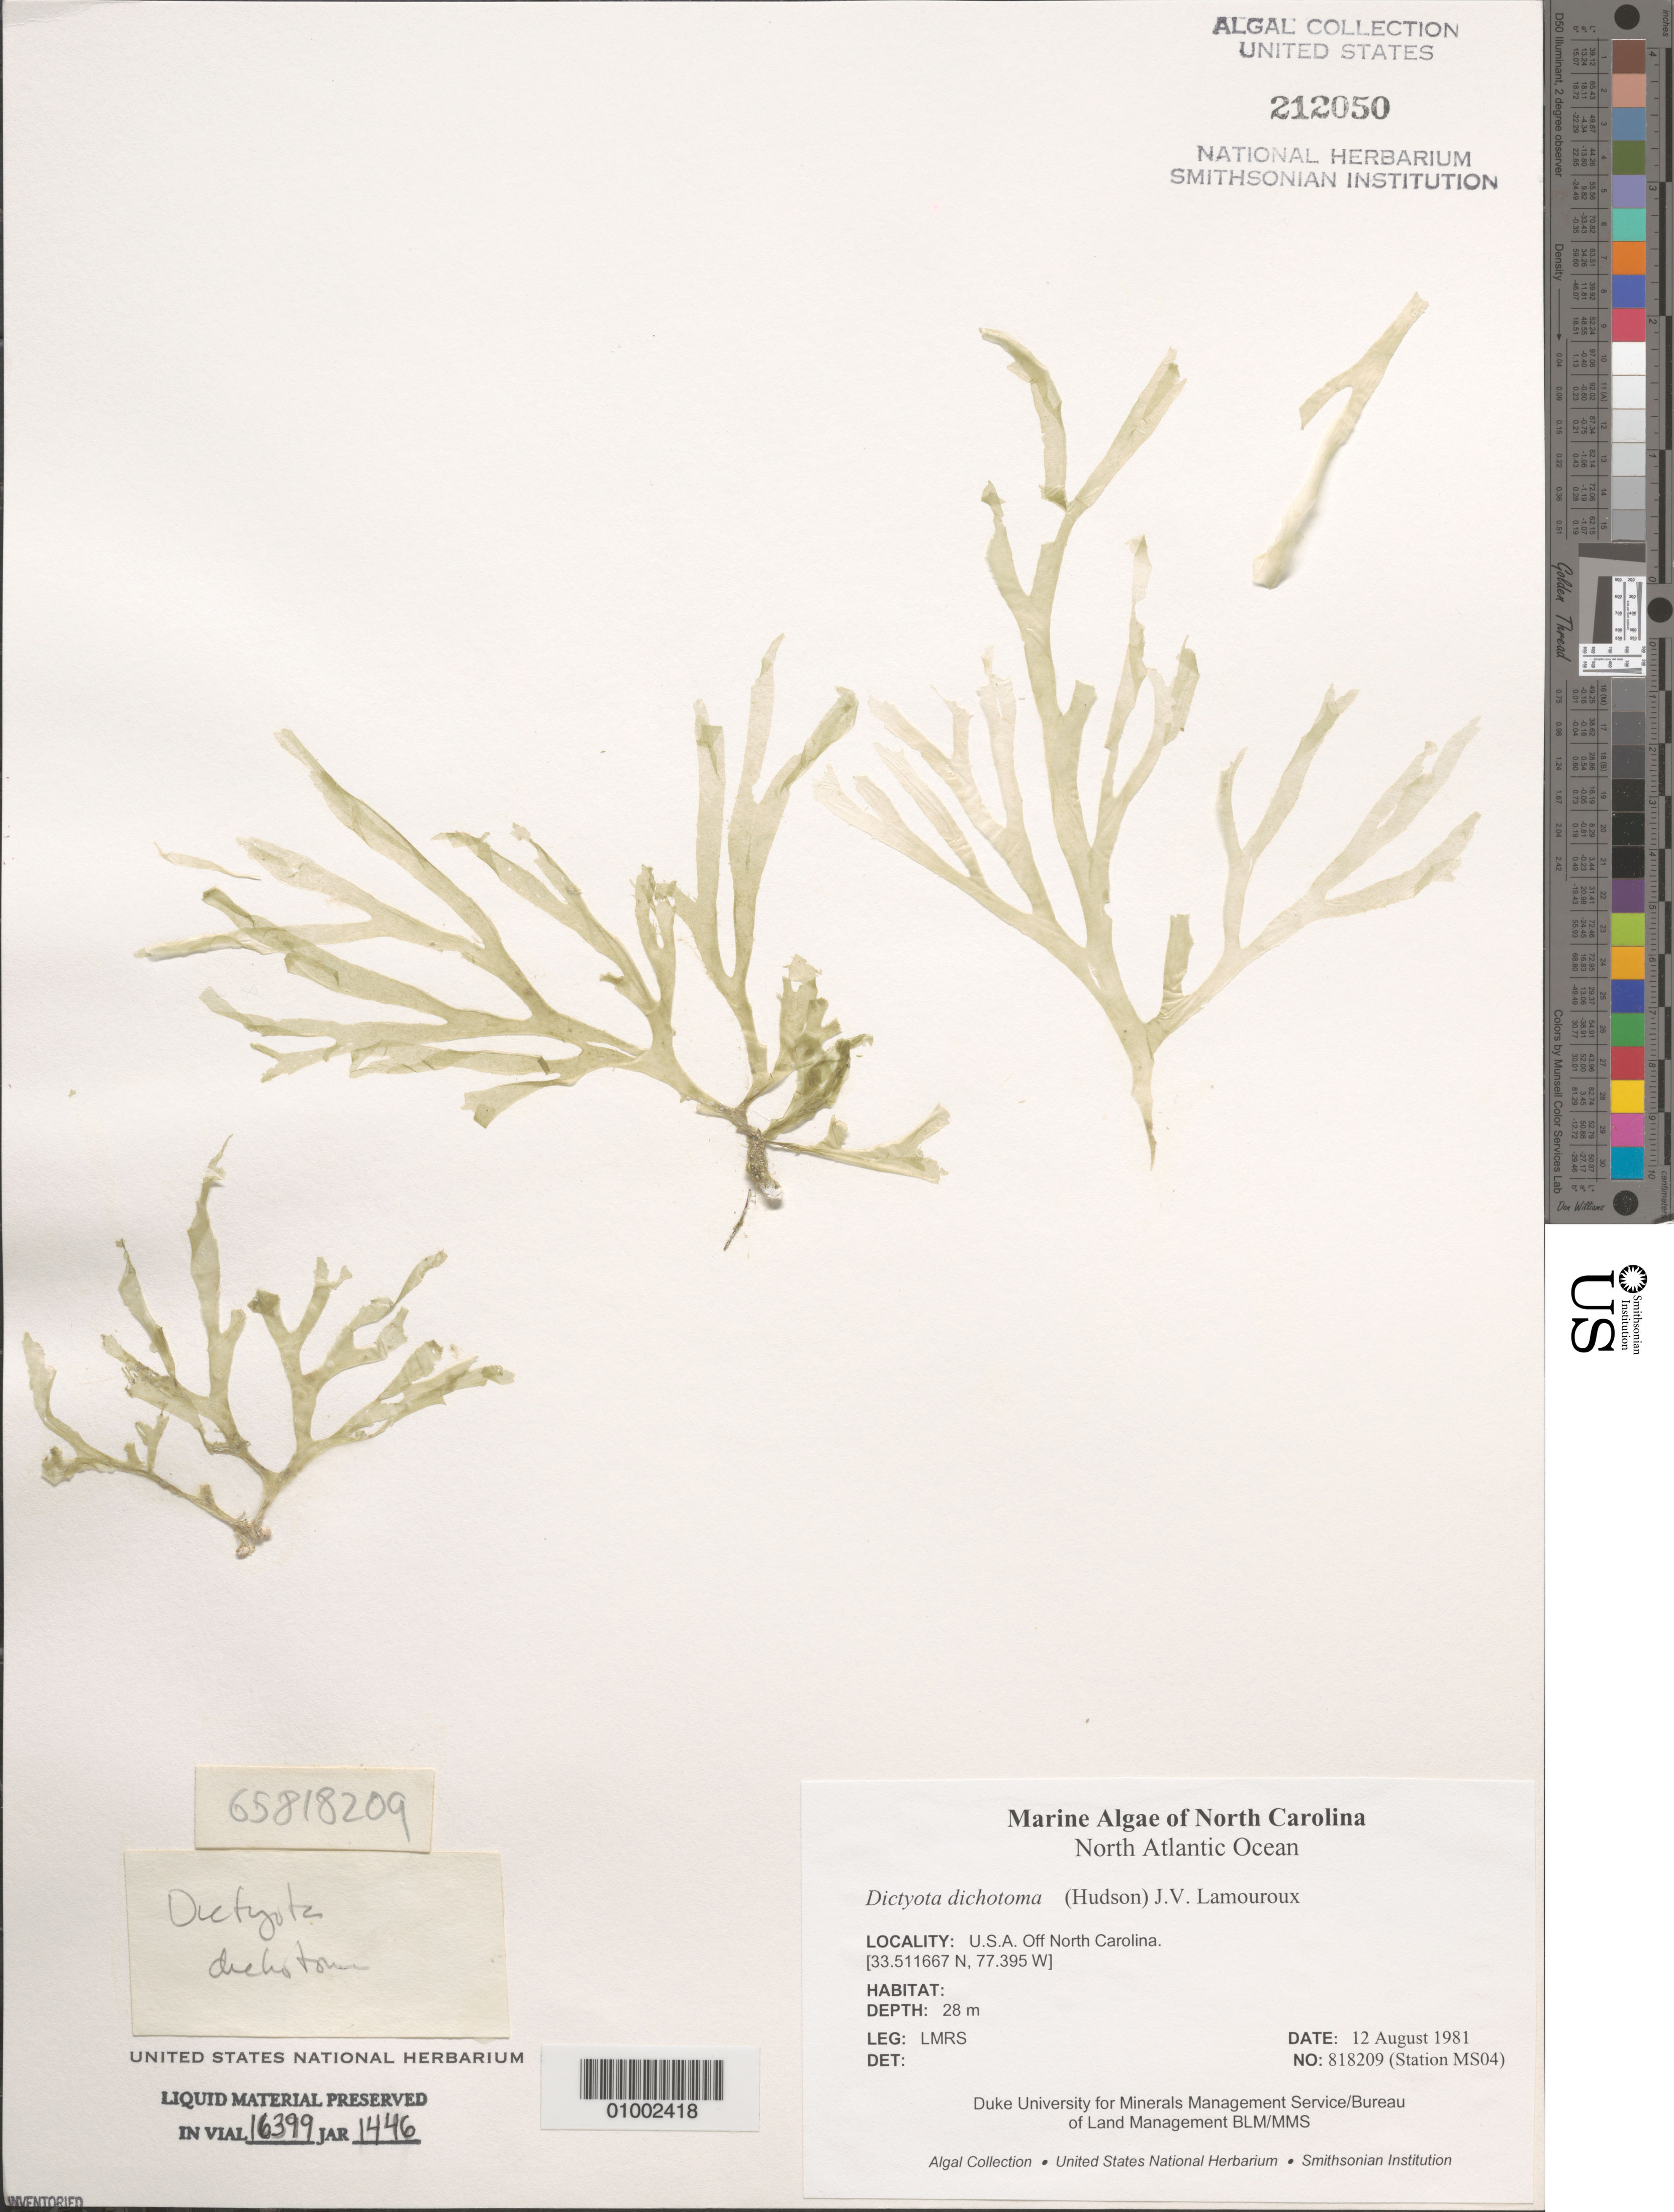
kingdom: Chromista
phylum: Ochrophyta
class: Phaeophyceae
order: Dictyotales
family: Dictyotaceae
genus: Dictyota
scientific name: Dictyota dichotoma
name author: (Huds.) J.V.Lamouroux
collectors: LMRS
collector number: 818209 (Station MS04)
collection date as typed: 12 Aug 1981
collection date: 1981-08-12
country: United States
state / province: North Carolina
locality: North Atlantic Ocean off North Carolina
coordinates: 33.511667 N, 77.395 W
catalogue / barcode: US 212050